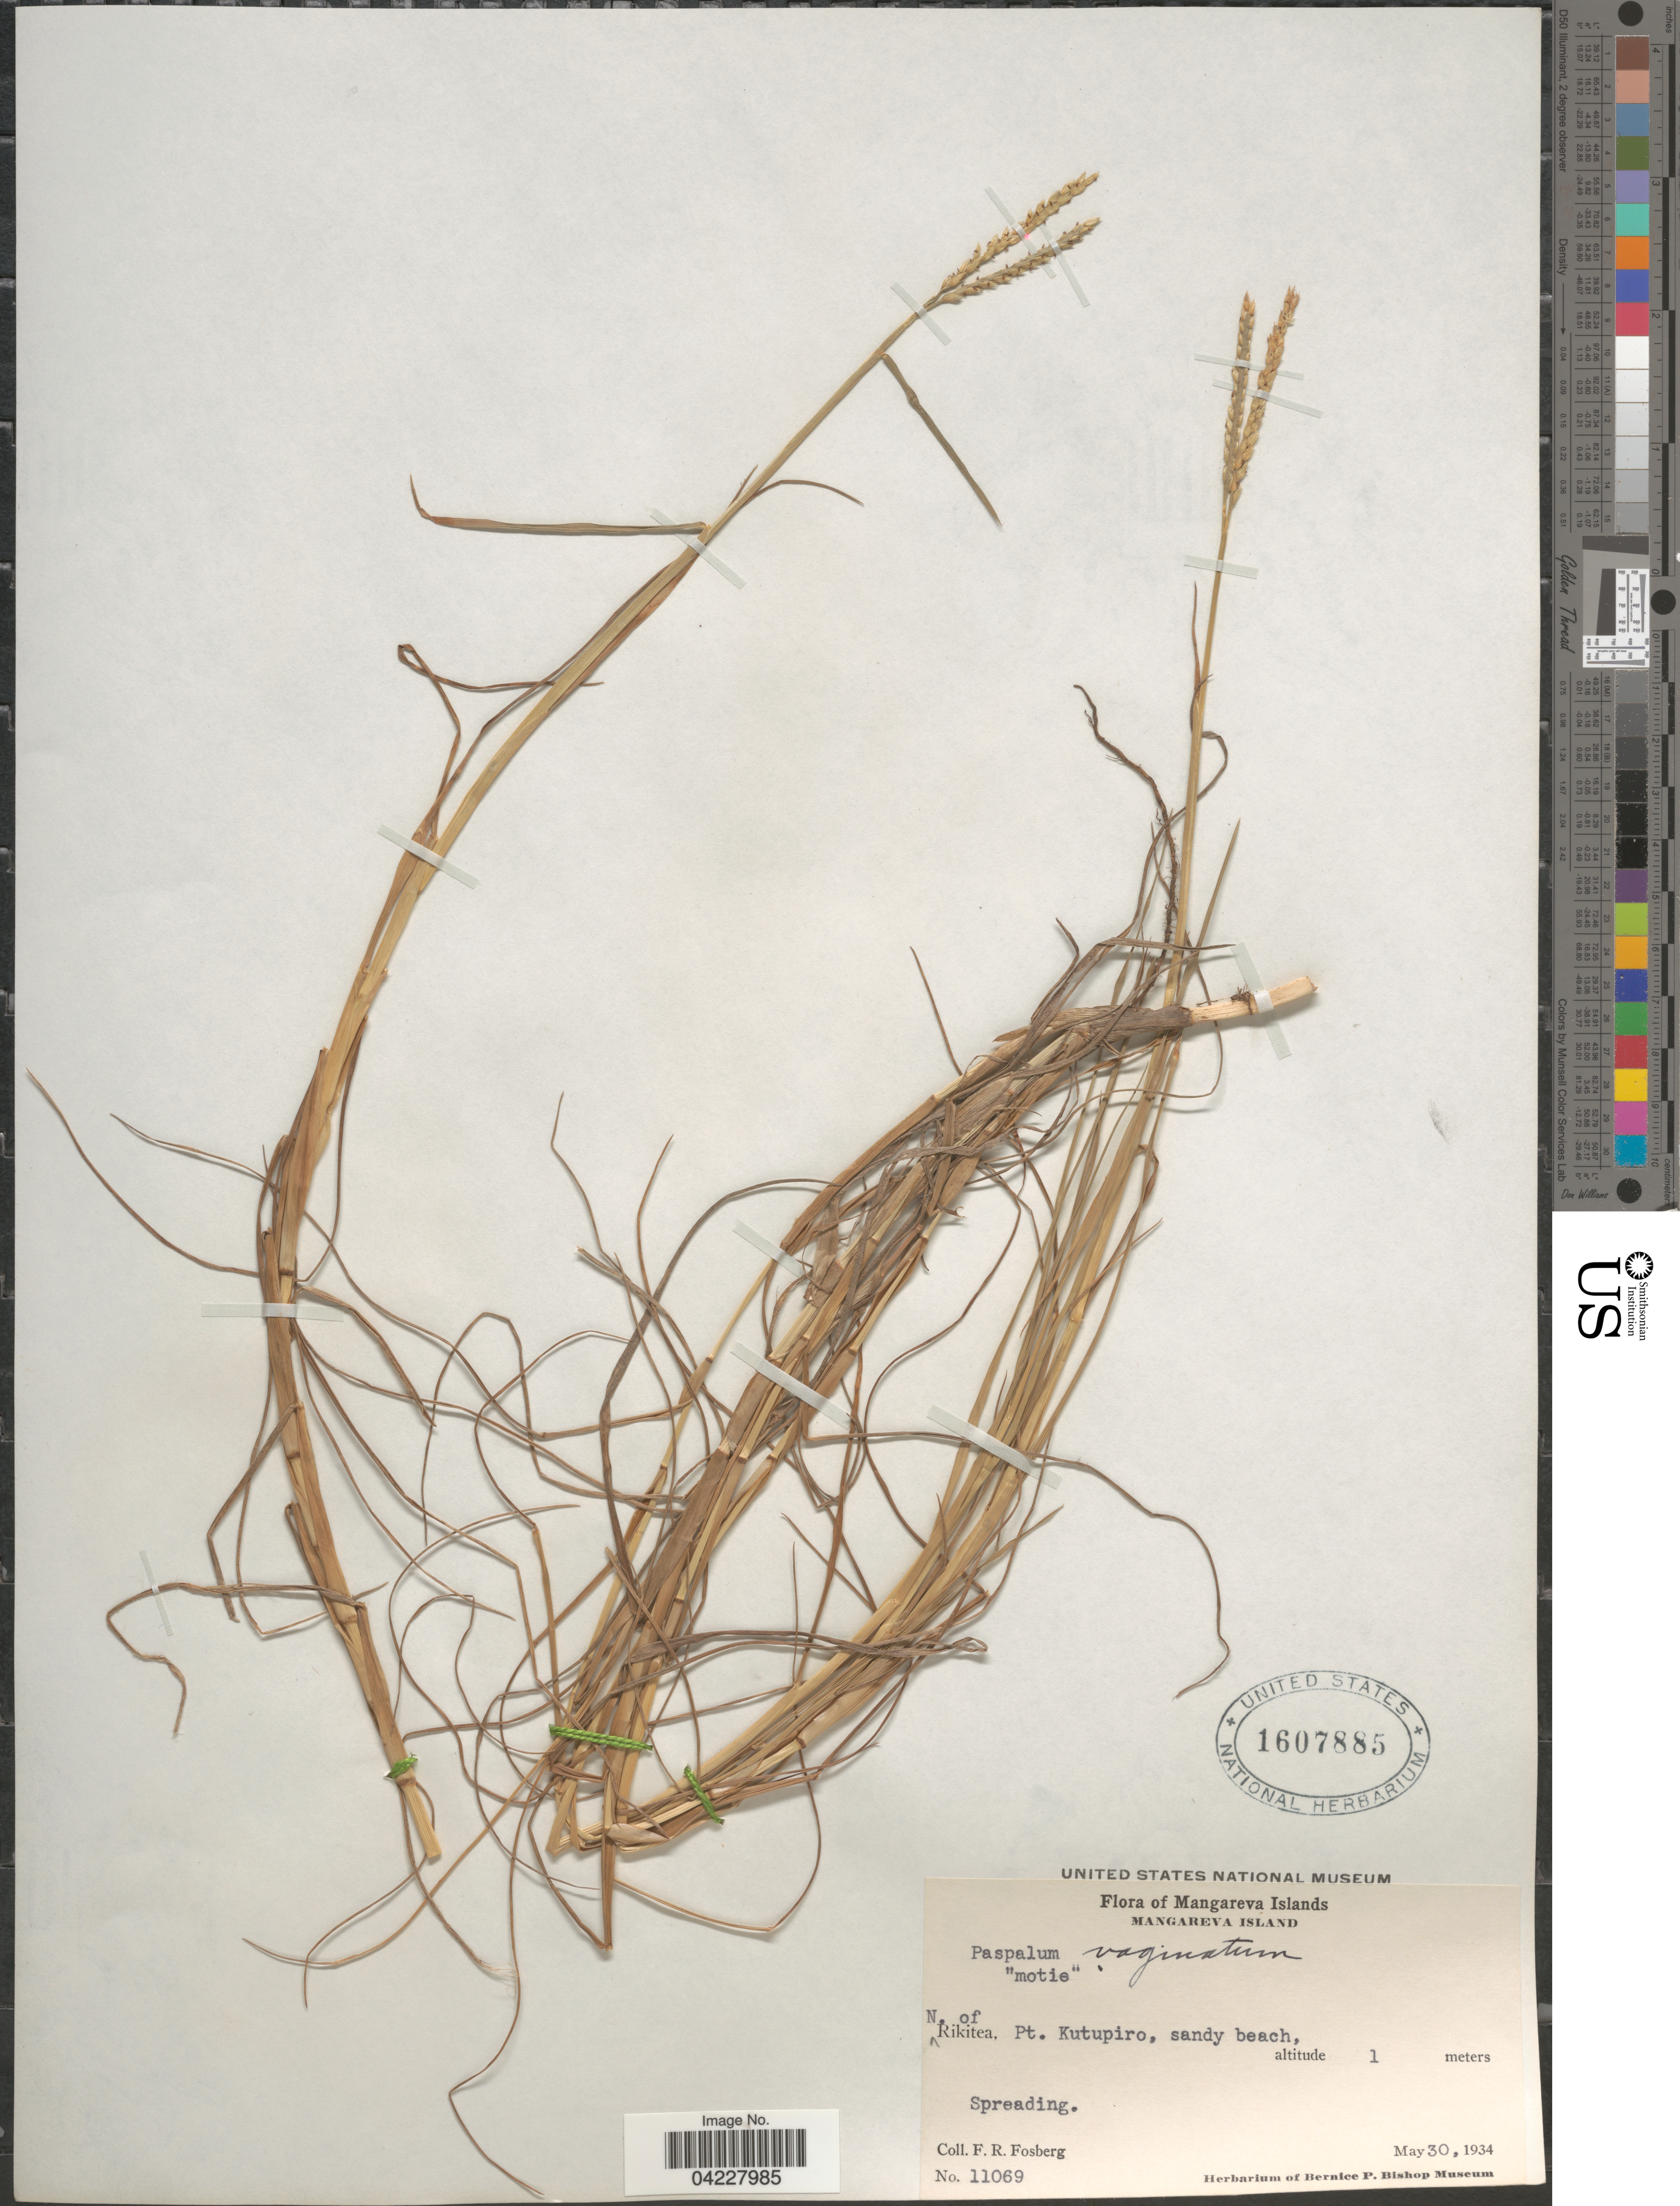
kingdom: Plantae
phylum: Tracheophyta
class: Liliopsida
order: Poales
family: Poaceae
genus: Paspalum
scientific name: Paspalum distichum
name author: L.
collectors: F. R. Fosberg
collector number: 11069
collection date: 1934-05-30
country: French Polynesia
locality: Mangareva Islands. Mangareva Island. N. of Rikitea, Pt. Kutupiro.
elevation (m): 1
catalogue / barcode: US 1607885